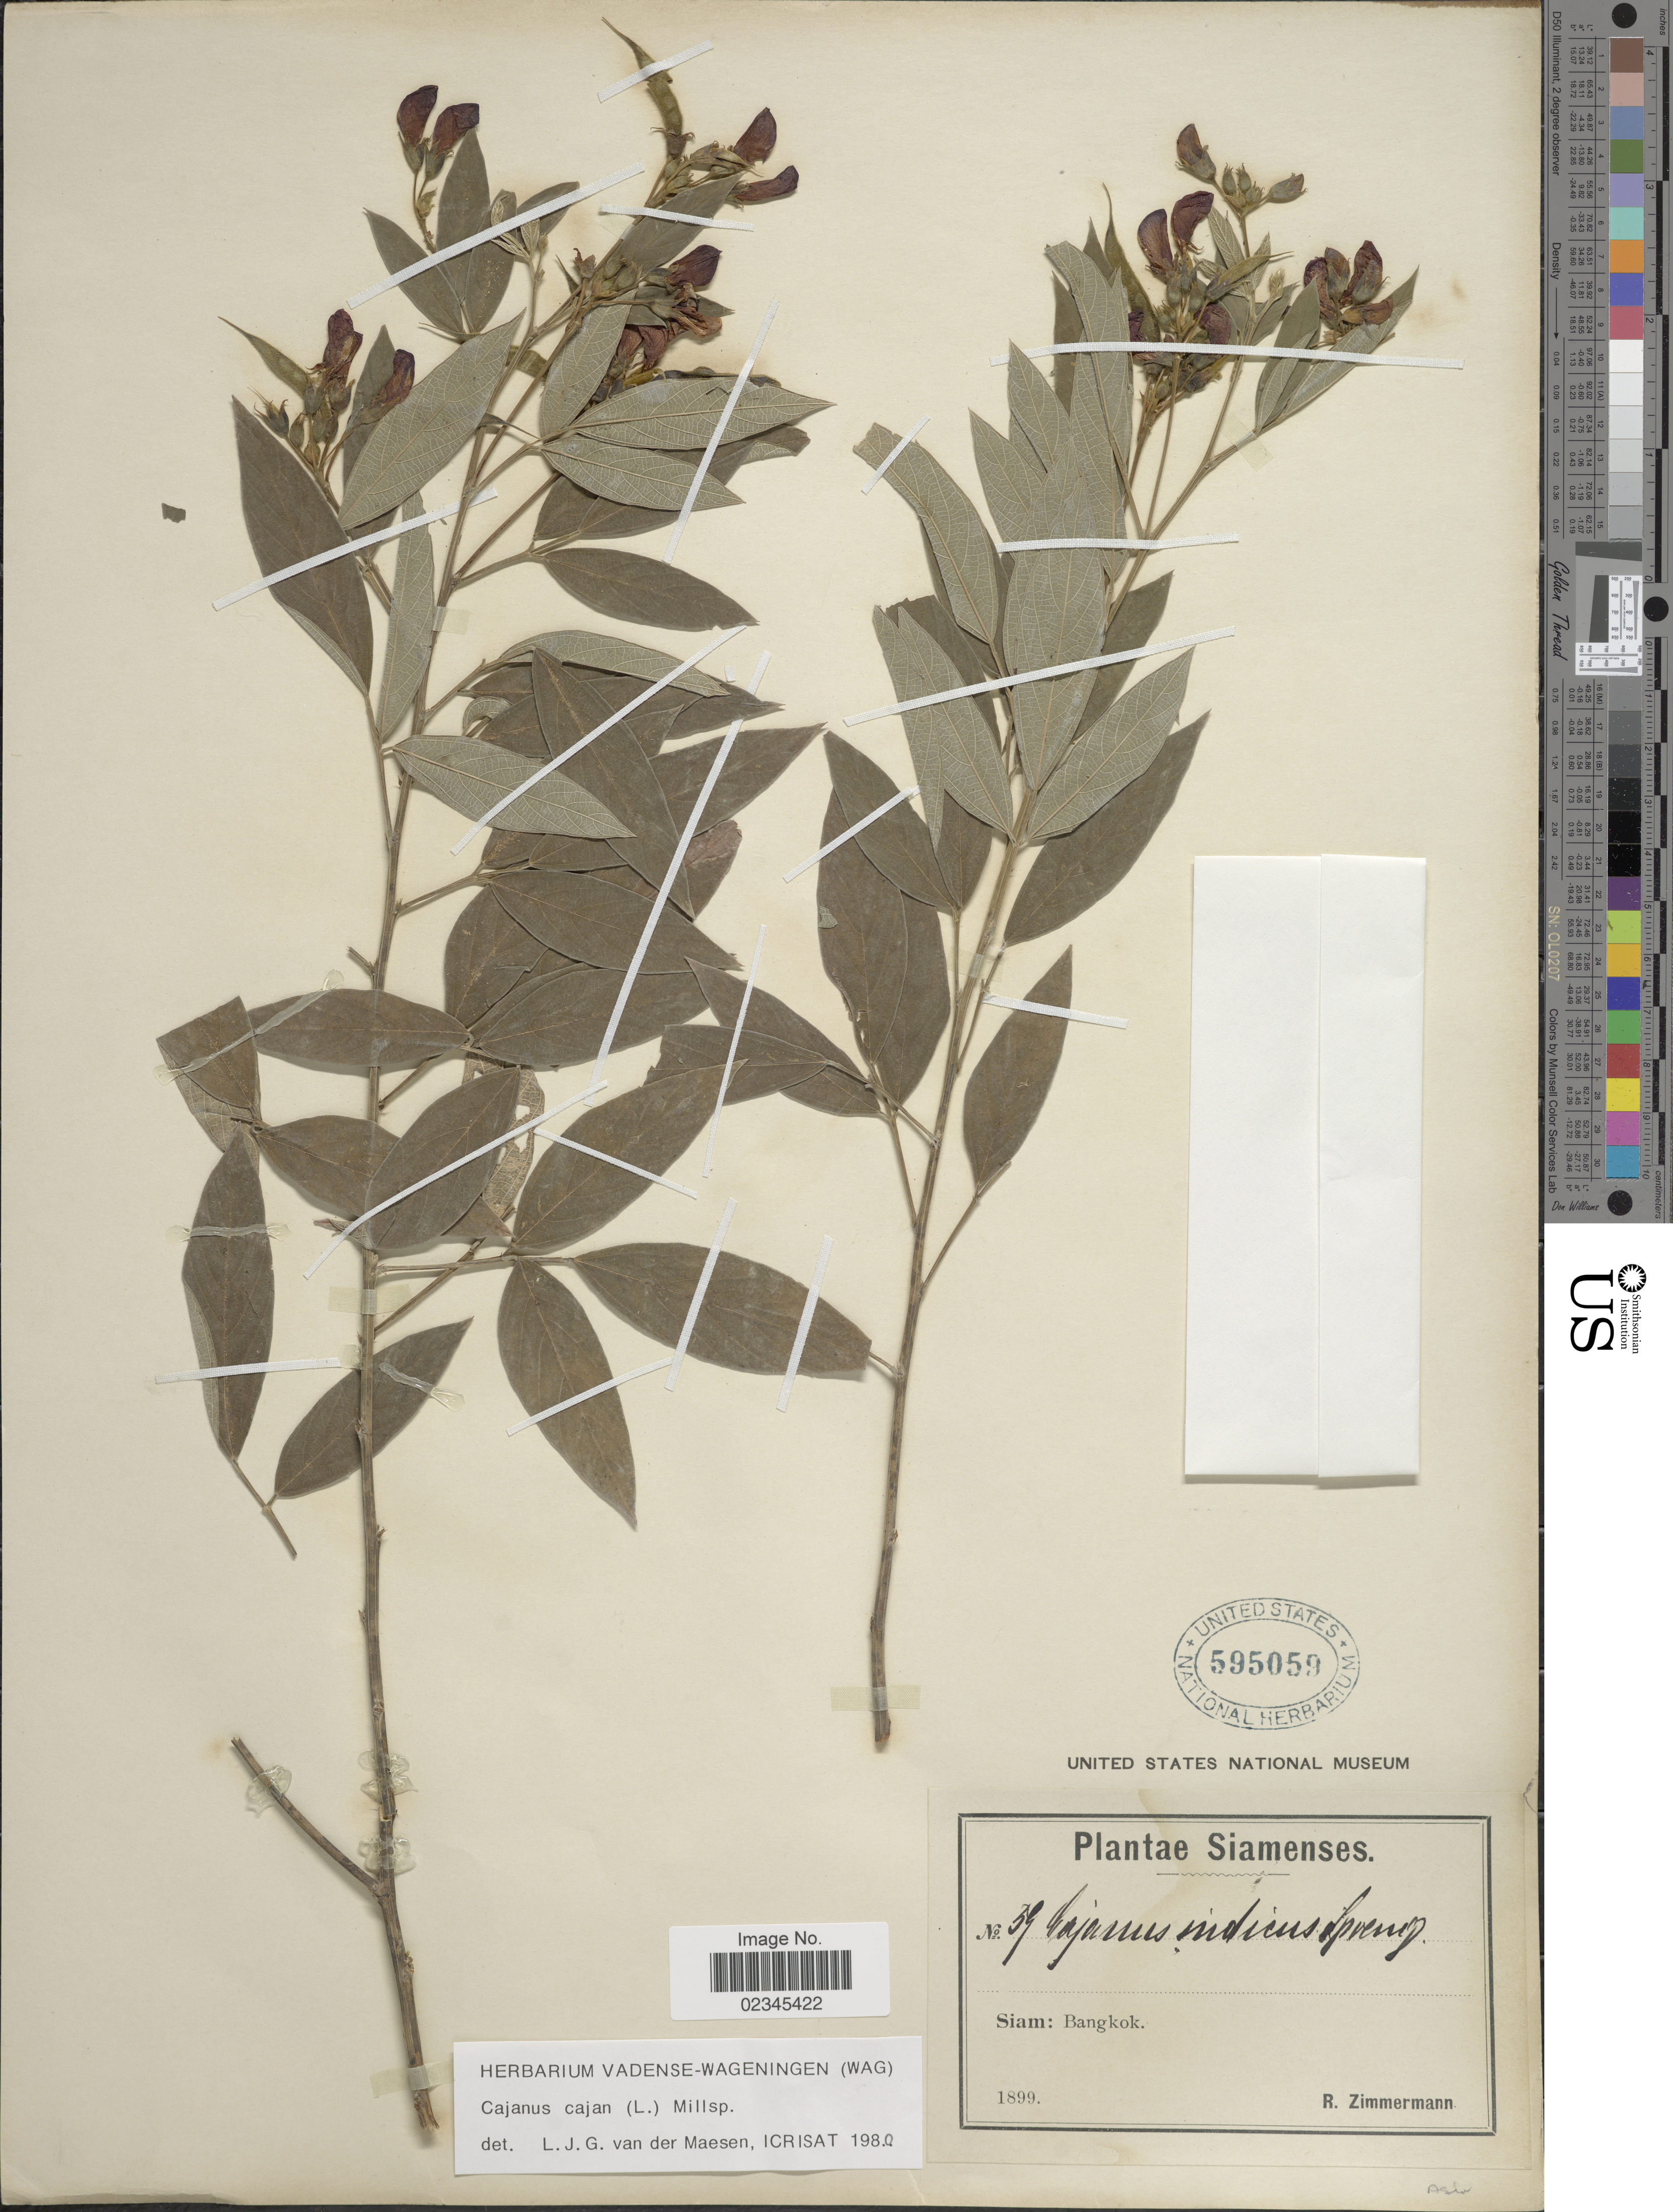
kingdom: Plantae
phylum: Tracheophyta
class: Magnoliopsida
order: Fabales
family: Fabaceae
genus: Cajanus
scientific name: Cajanus cajan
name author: (L.) Huth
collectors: R. Zimmerman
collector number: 99*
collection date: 1899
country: Thailand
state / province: Bangkok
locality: Siam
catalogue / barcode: US 595059